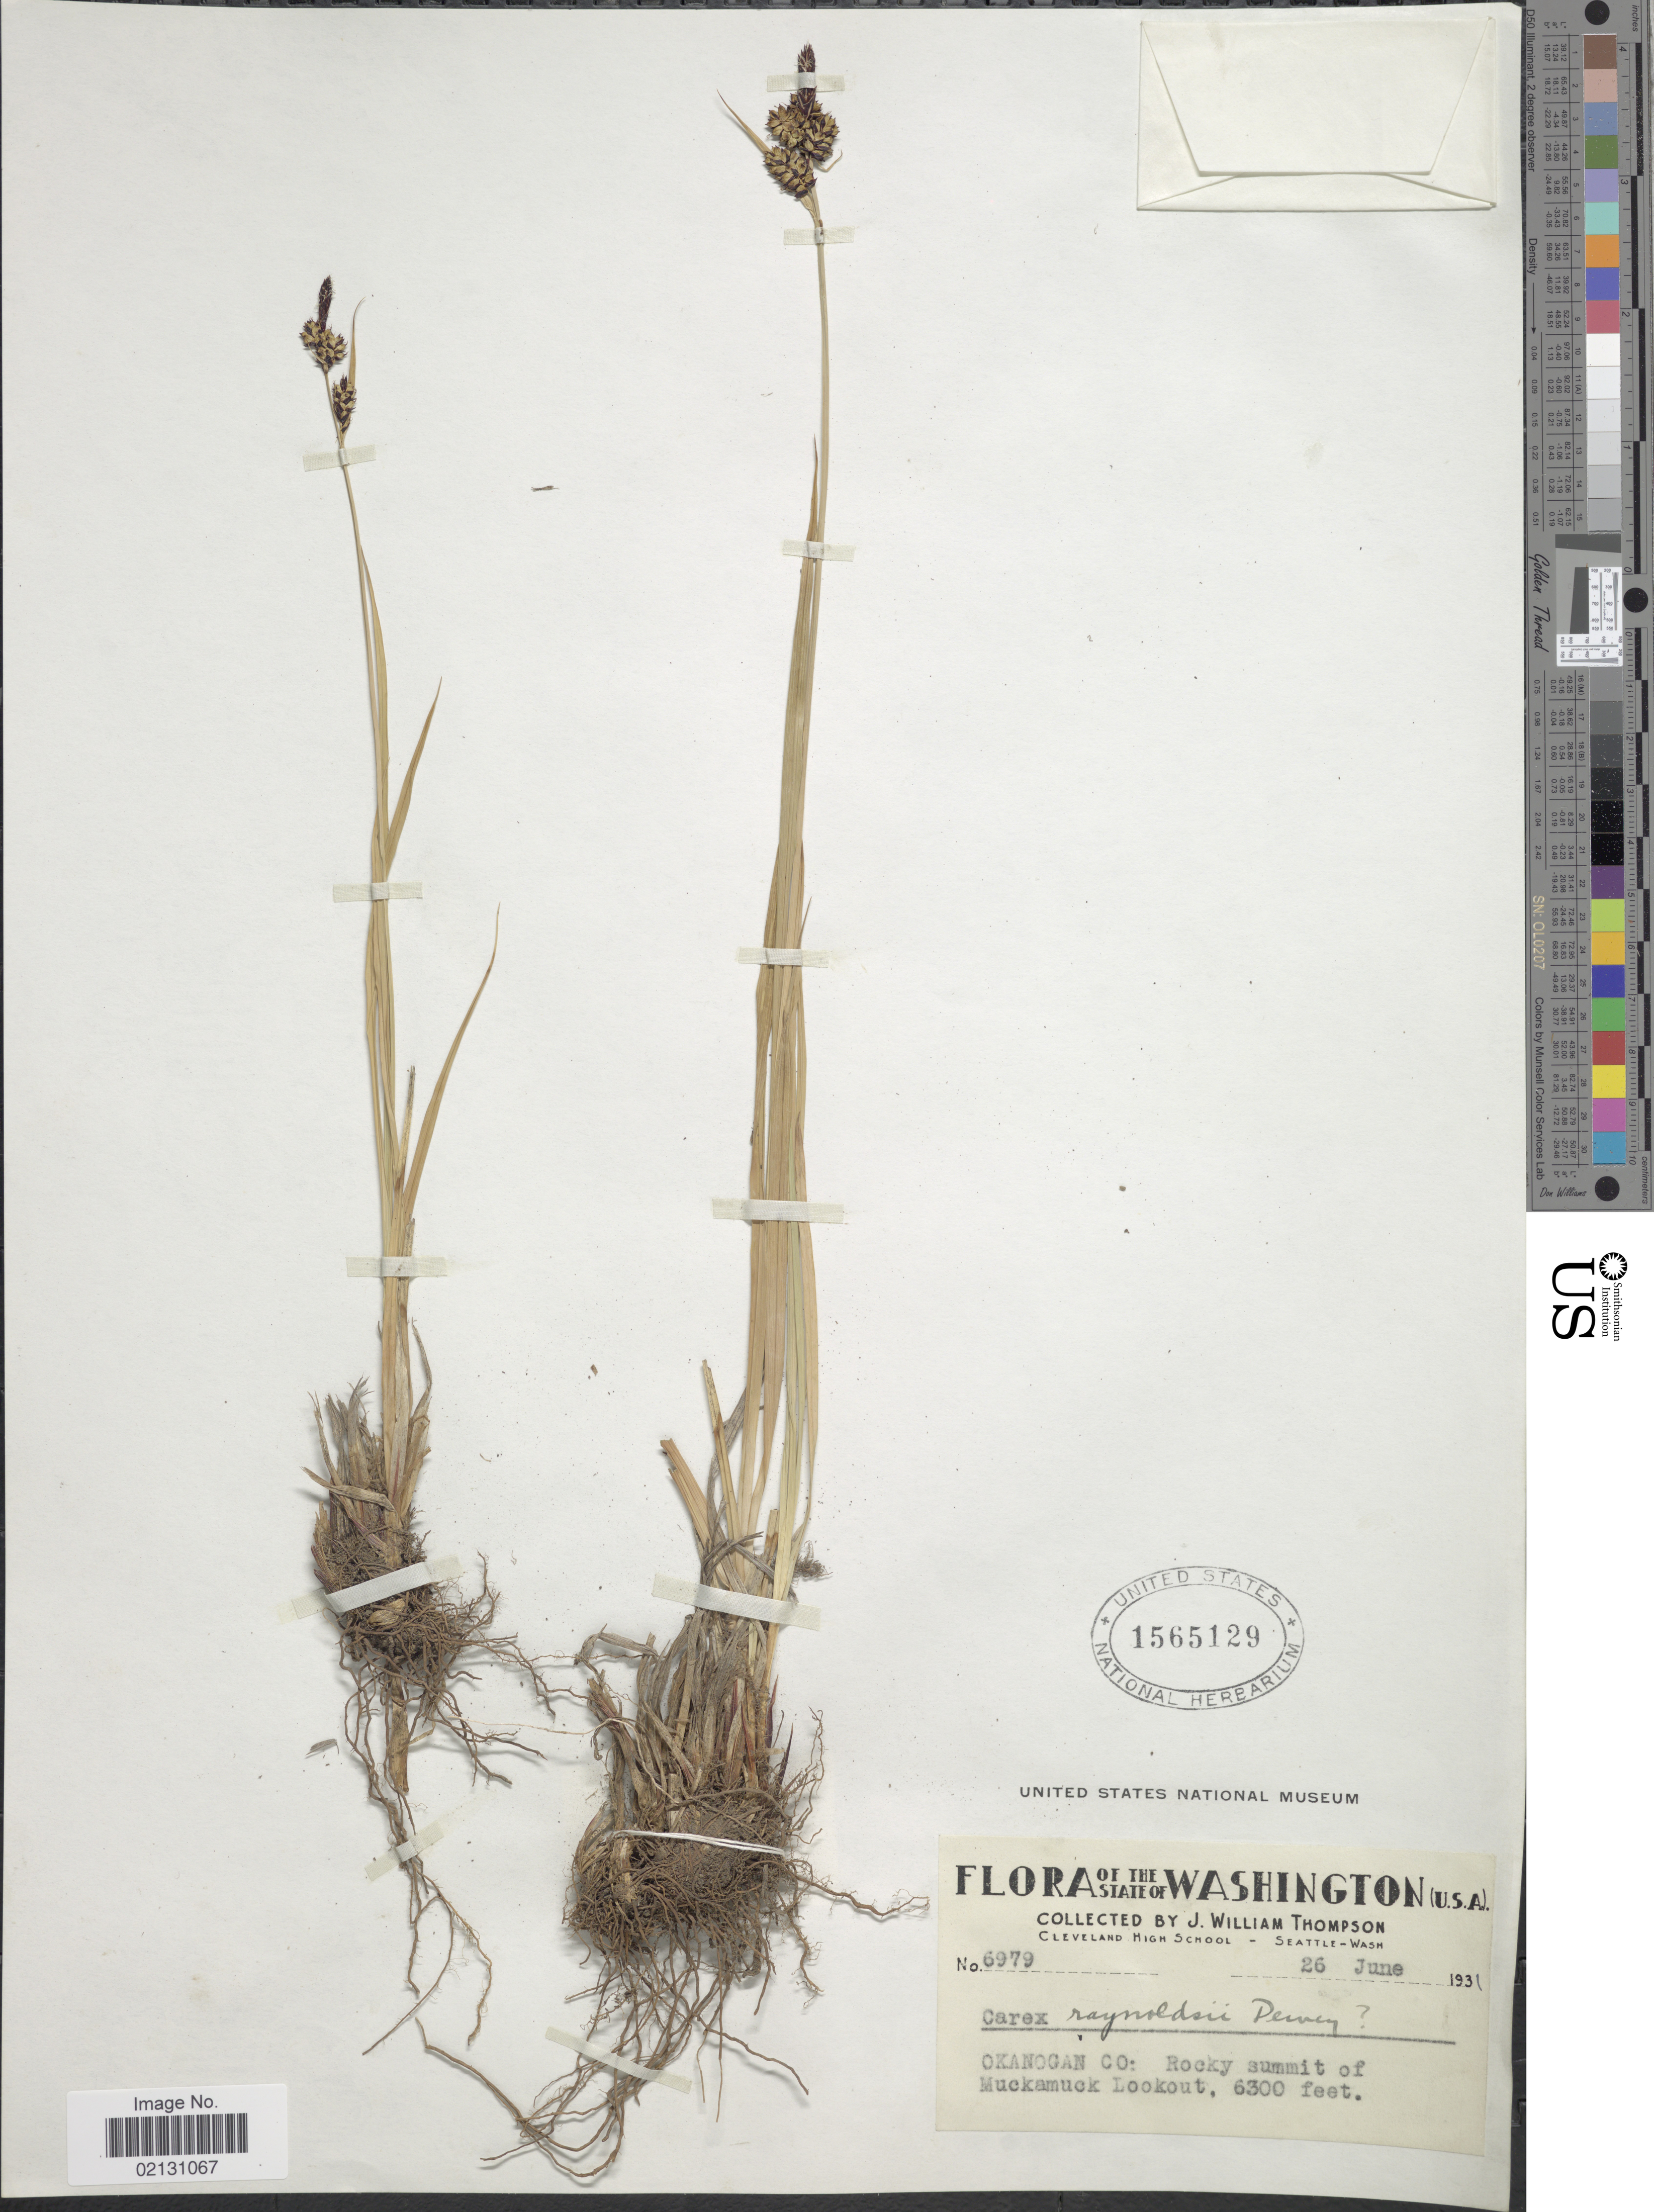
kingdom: Plantae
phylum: Tracheophyta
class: Liliopsida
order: Poales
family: Cyperaceae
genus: Carex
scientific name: Carex raynoldsii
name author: Dewey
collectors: J. W. Thompson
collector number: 6979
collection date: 1931-06-26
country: United States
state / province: Washington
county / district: Okanogan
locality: Okanogan Co: Rocky summit of Muckamuck Lookout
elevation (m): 1920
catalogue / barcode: US 1565129